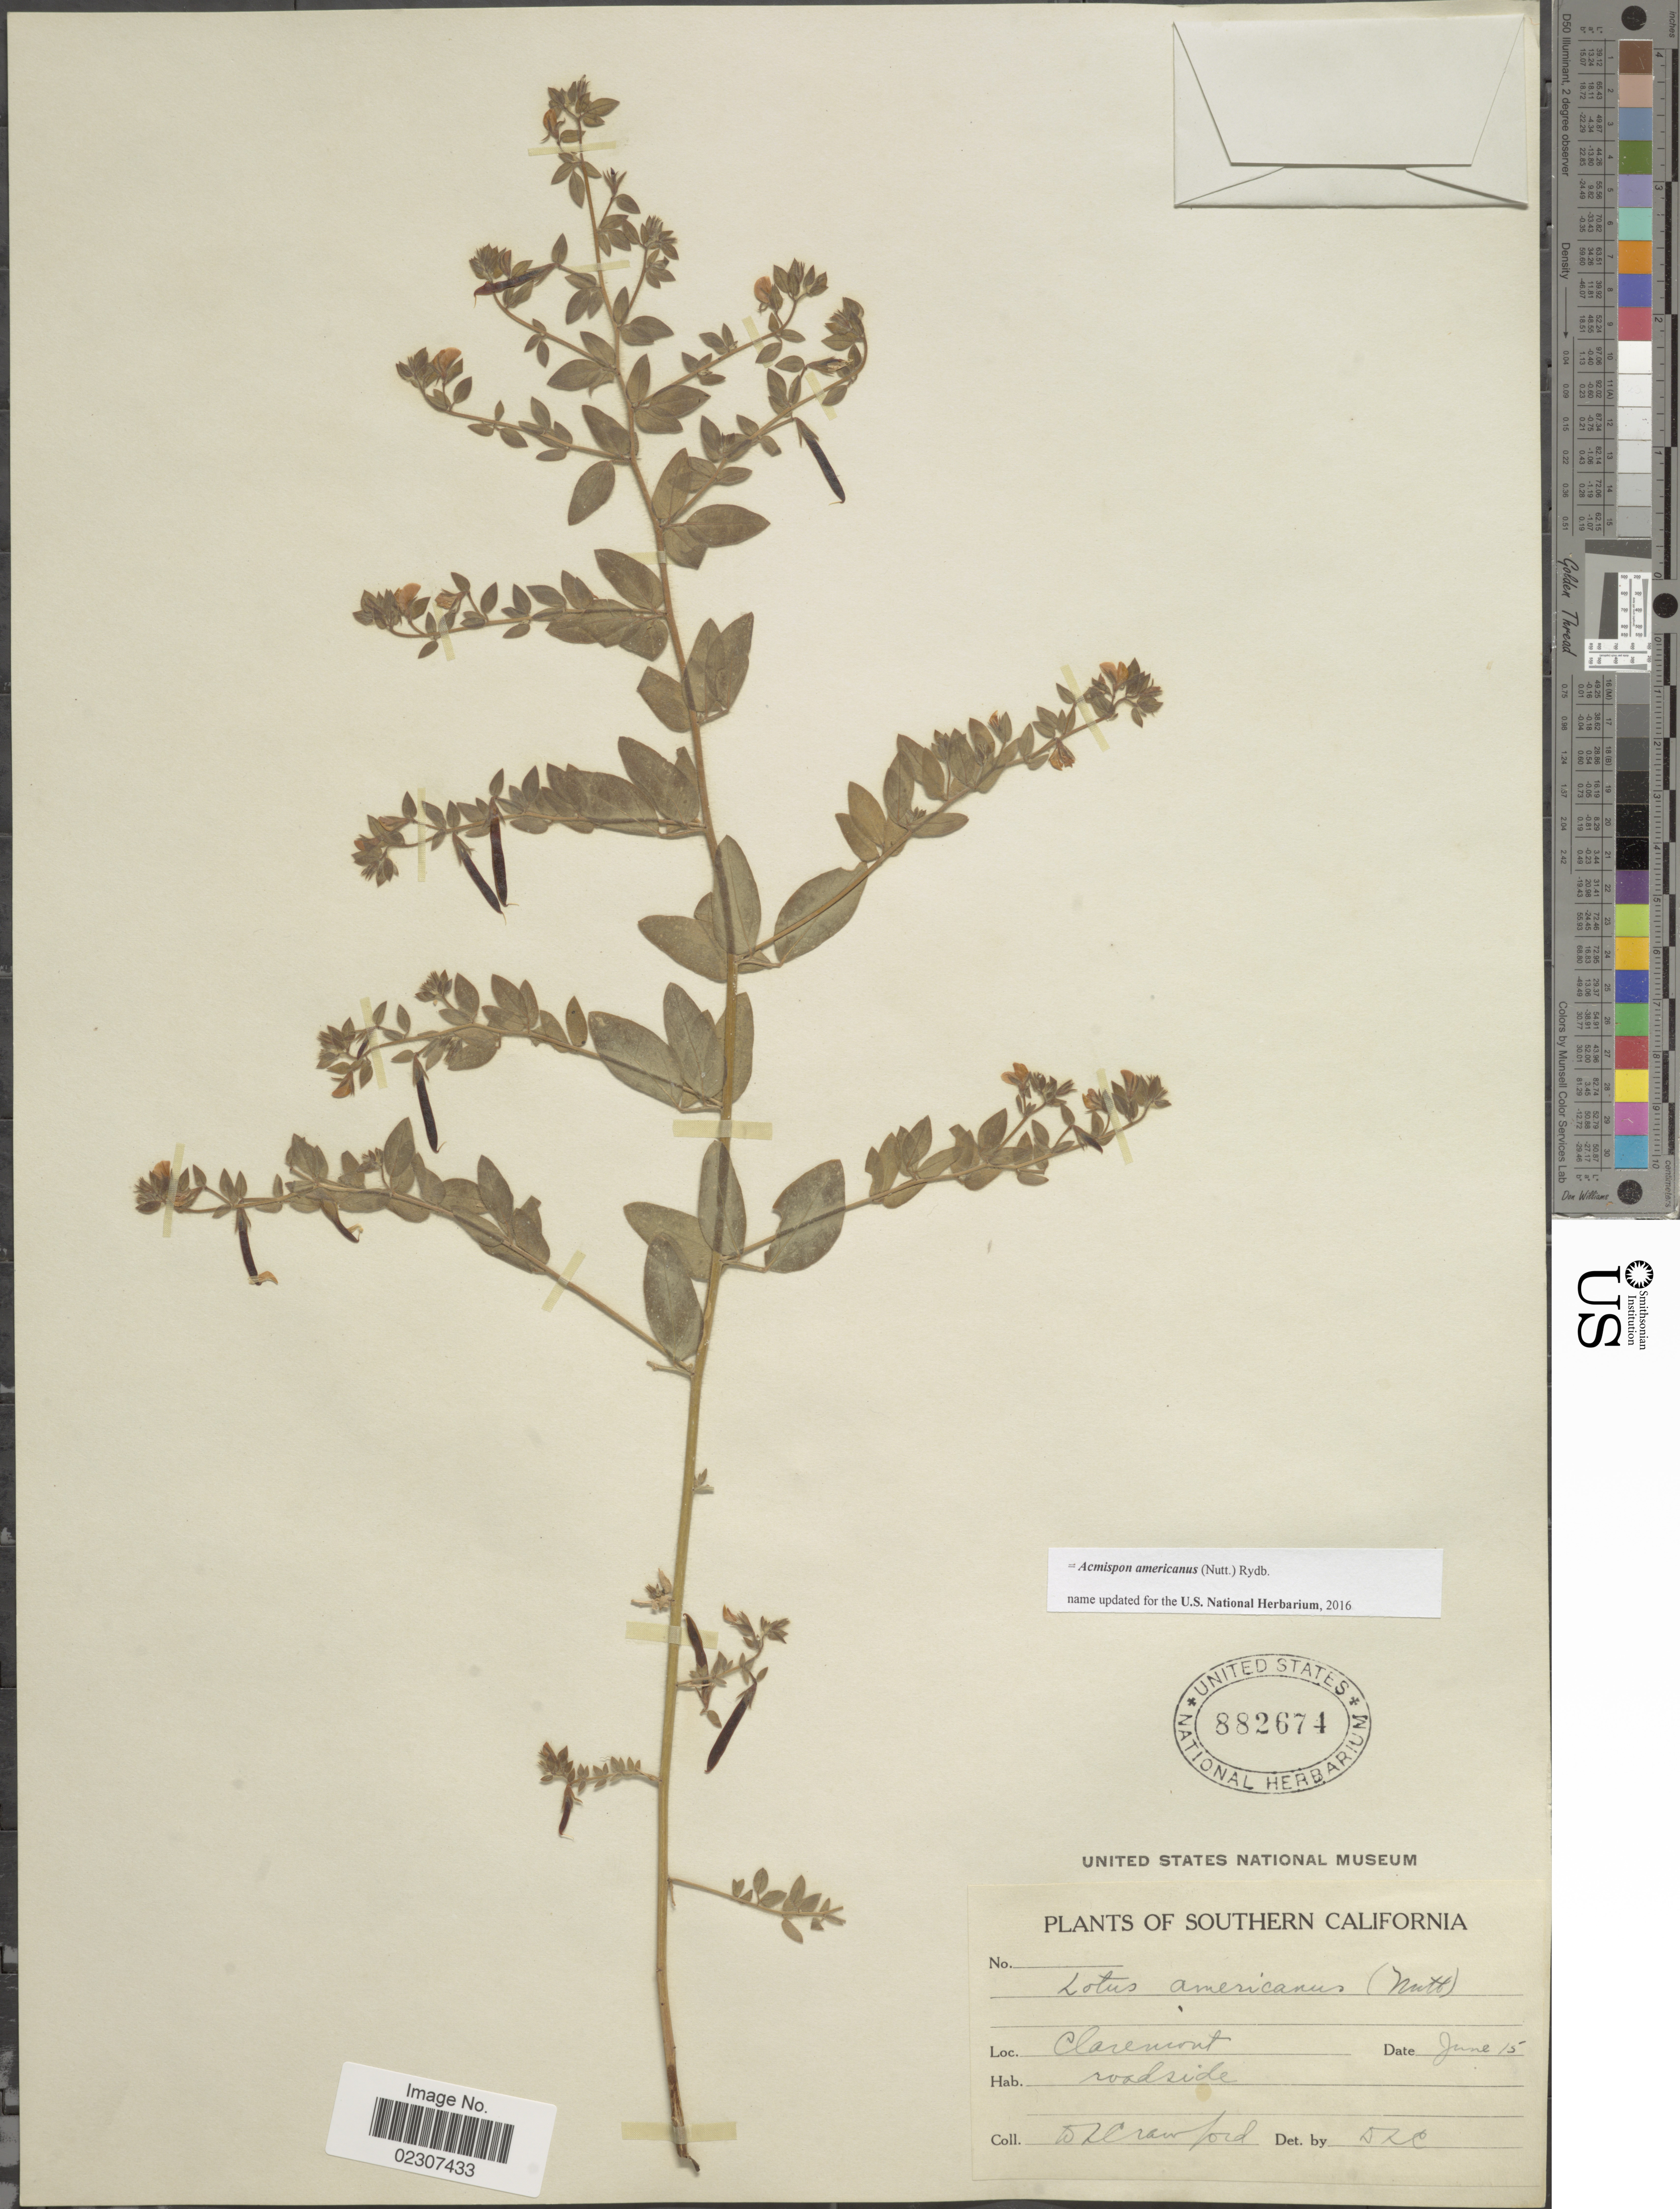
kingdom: Plantae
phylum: Tracheophyta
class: Magnoliopsida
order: Fabales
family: Fabaceae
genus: Acmispon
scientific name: Acmispon americanus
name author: (Nutt.) Rydb.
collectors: D. L. Crawford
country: United States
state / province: California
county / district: Los Angeles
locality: Southern California. Calremont.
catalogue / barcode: US 882674